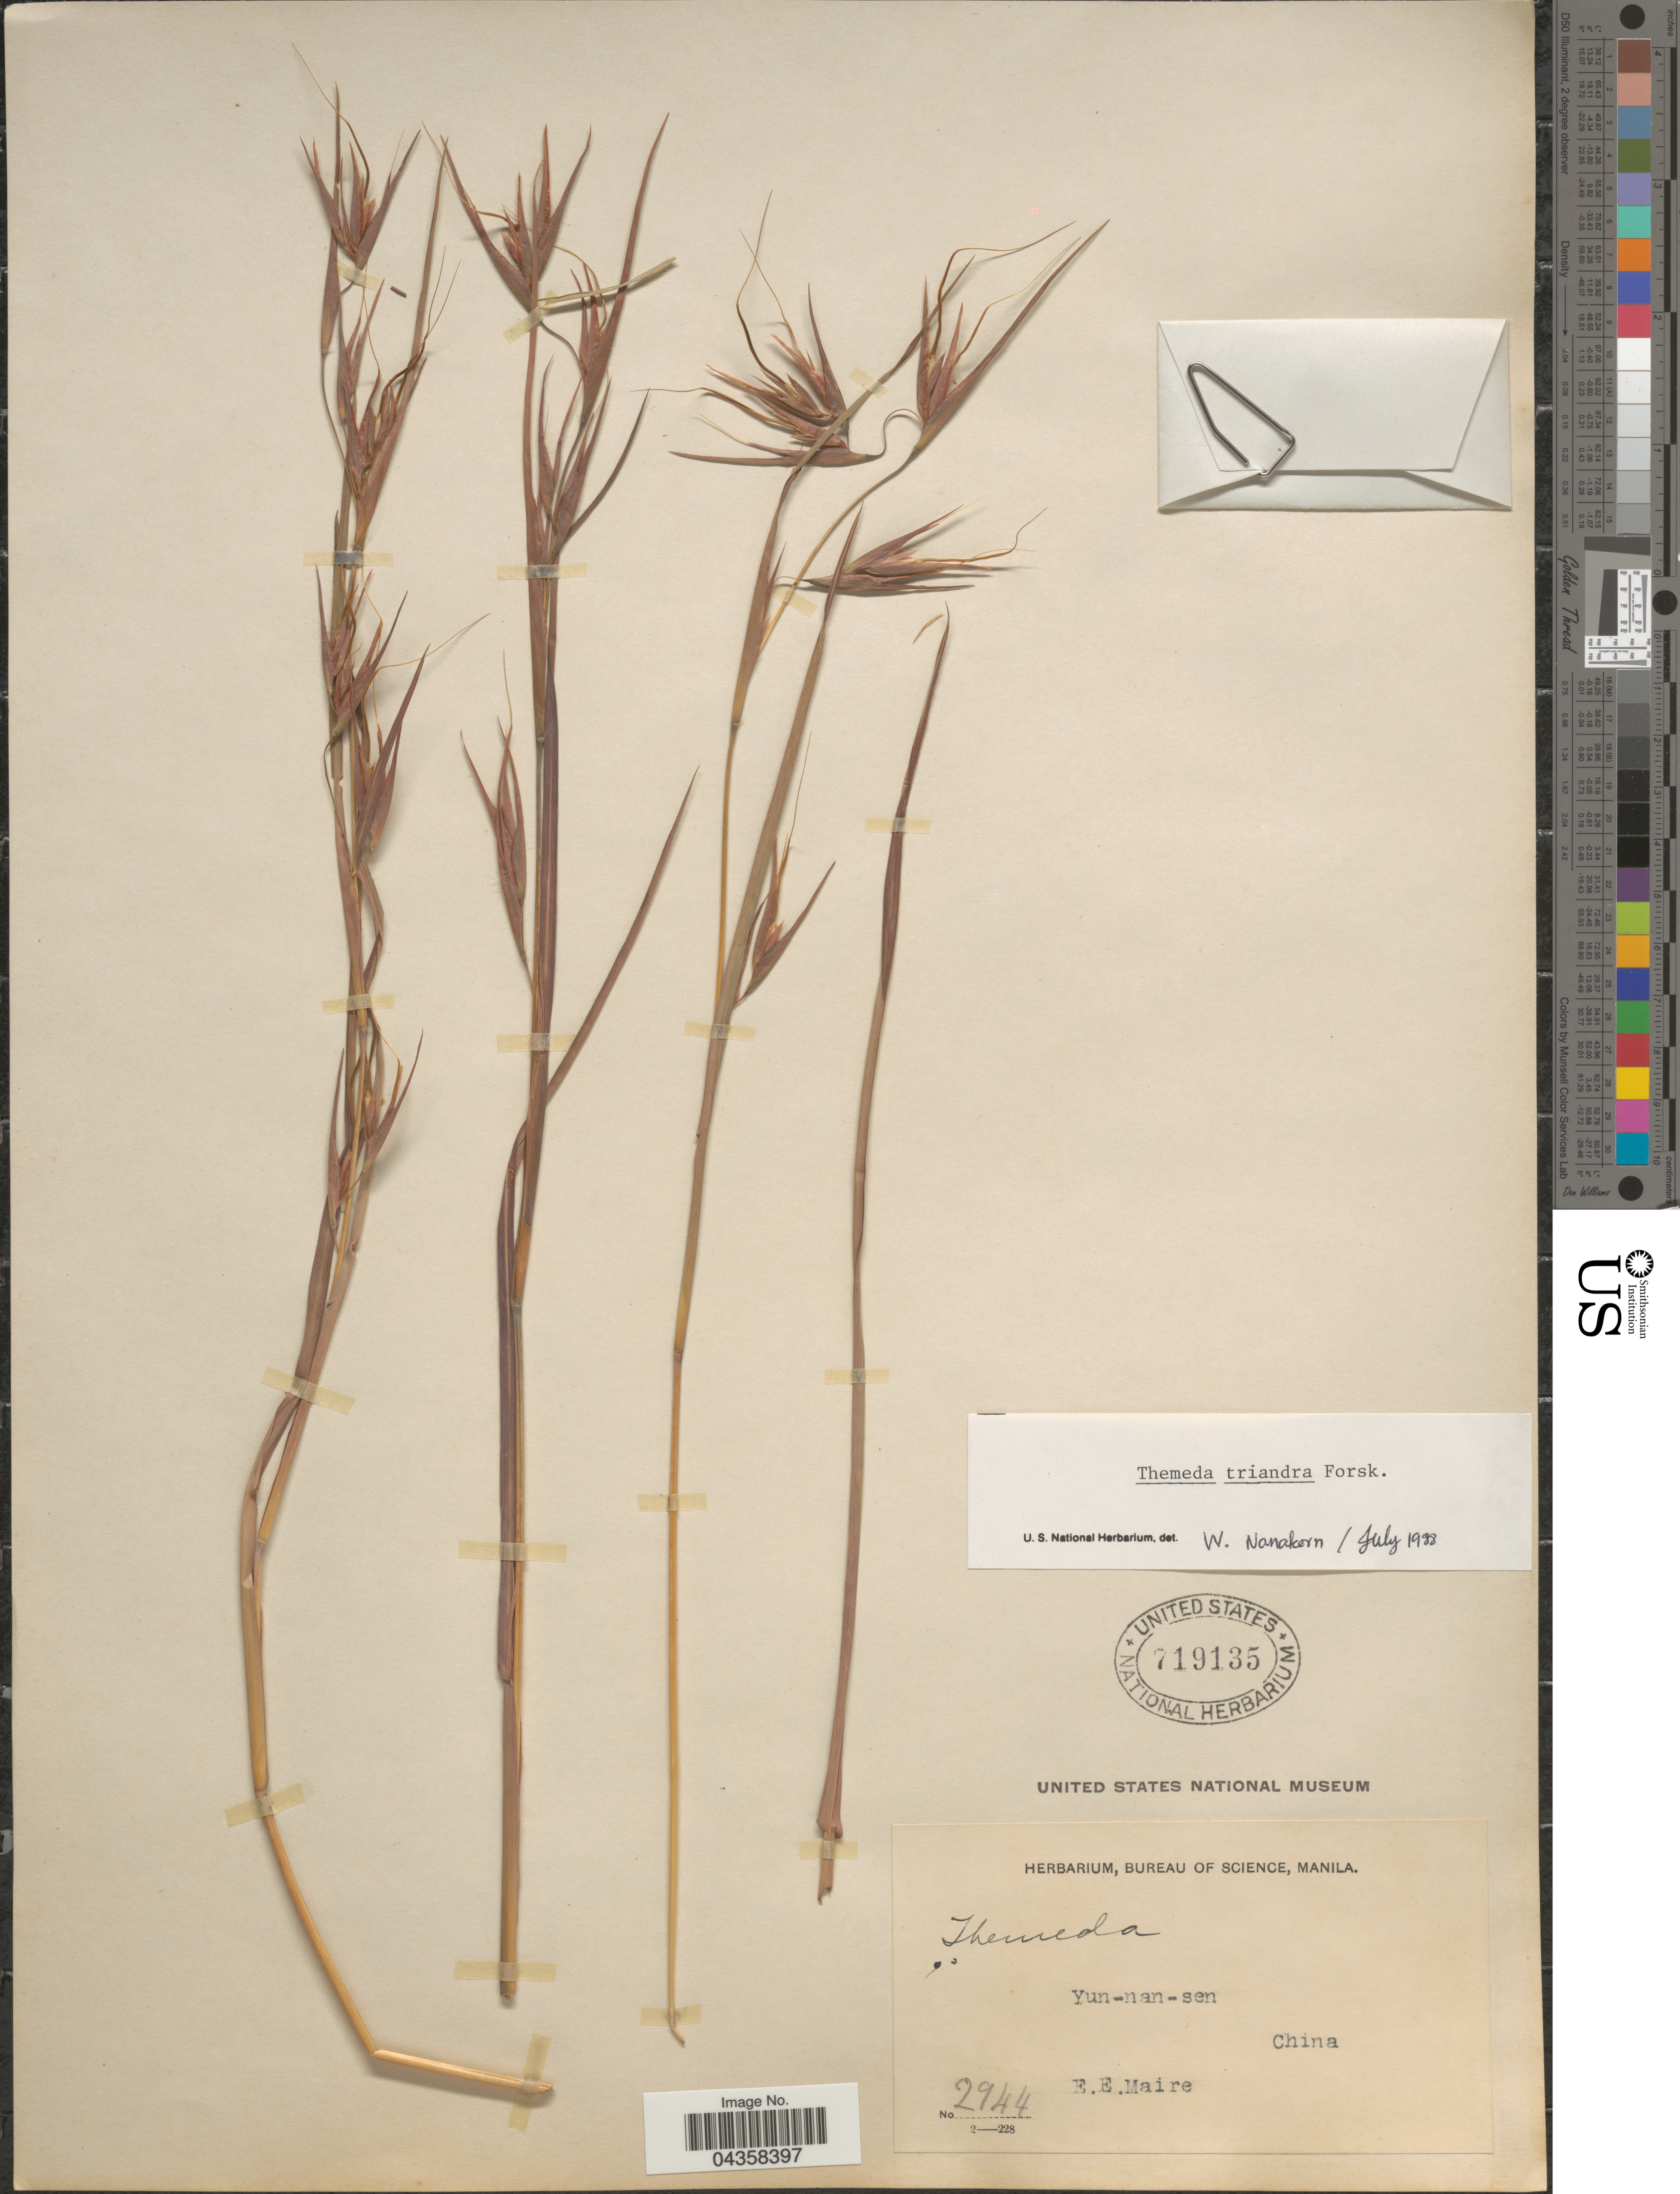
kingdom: Plantae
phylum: Tracheophyta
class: Liliopsida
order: Poales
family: Poaceae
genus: Themeda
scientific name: Themeda triandra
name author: Forssk.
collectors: E. E. Maire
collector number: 2944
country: China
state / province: Yunnan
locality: Yun-nan-sen.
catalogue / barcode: US 719135